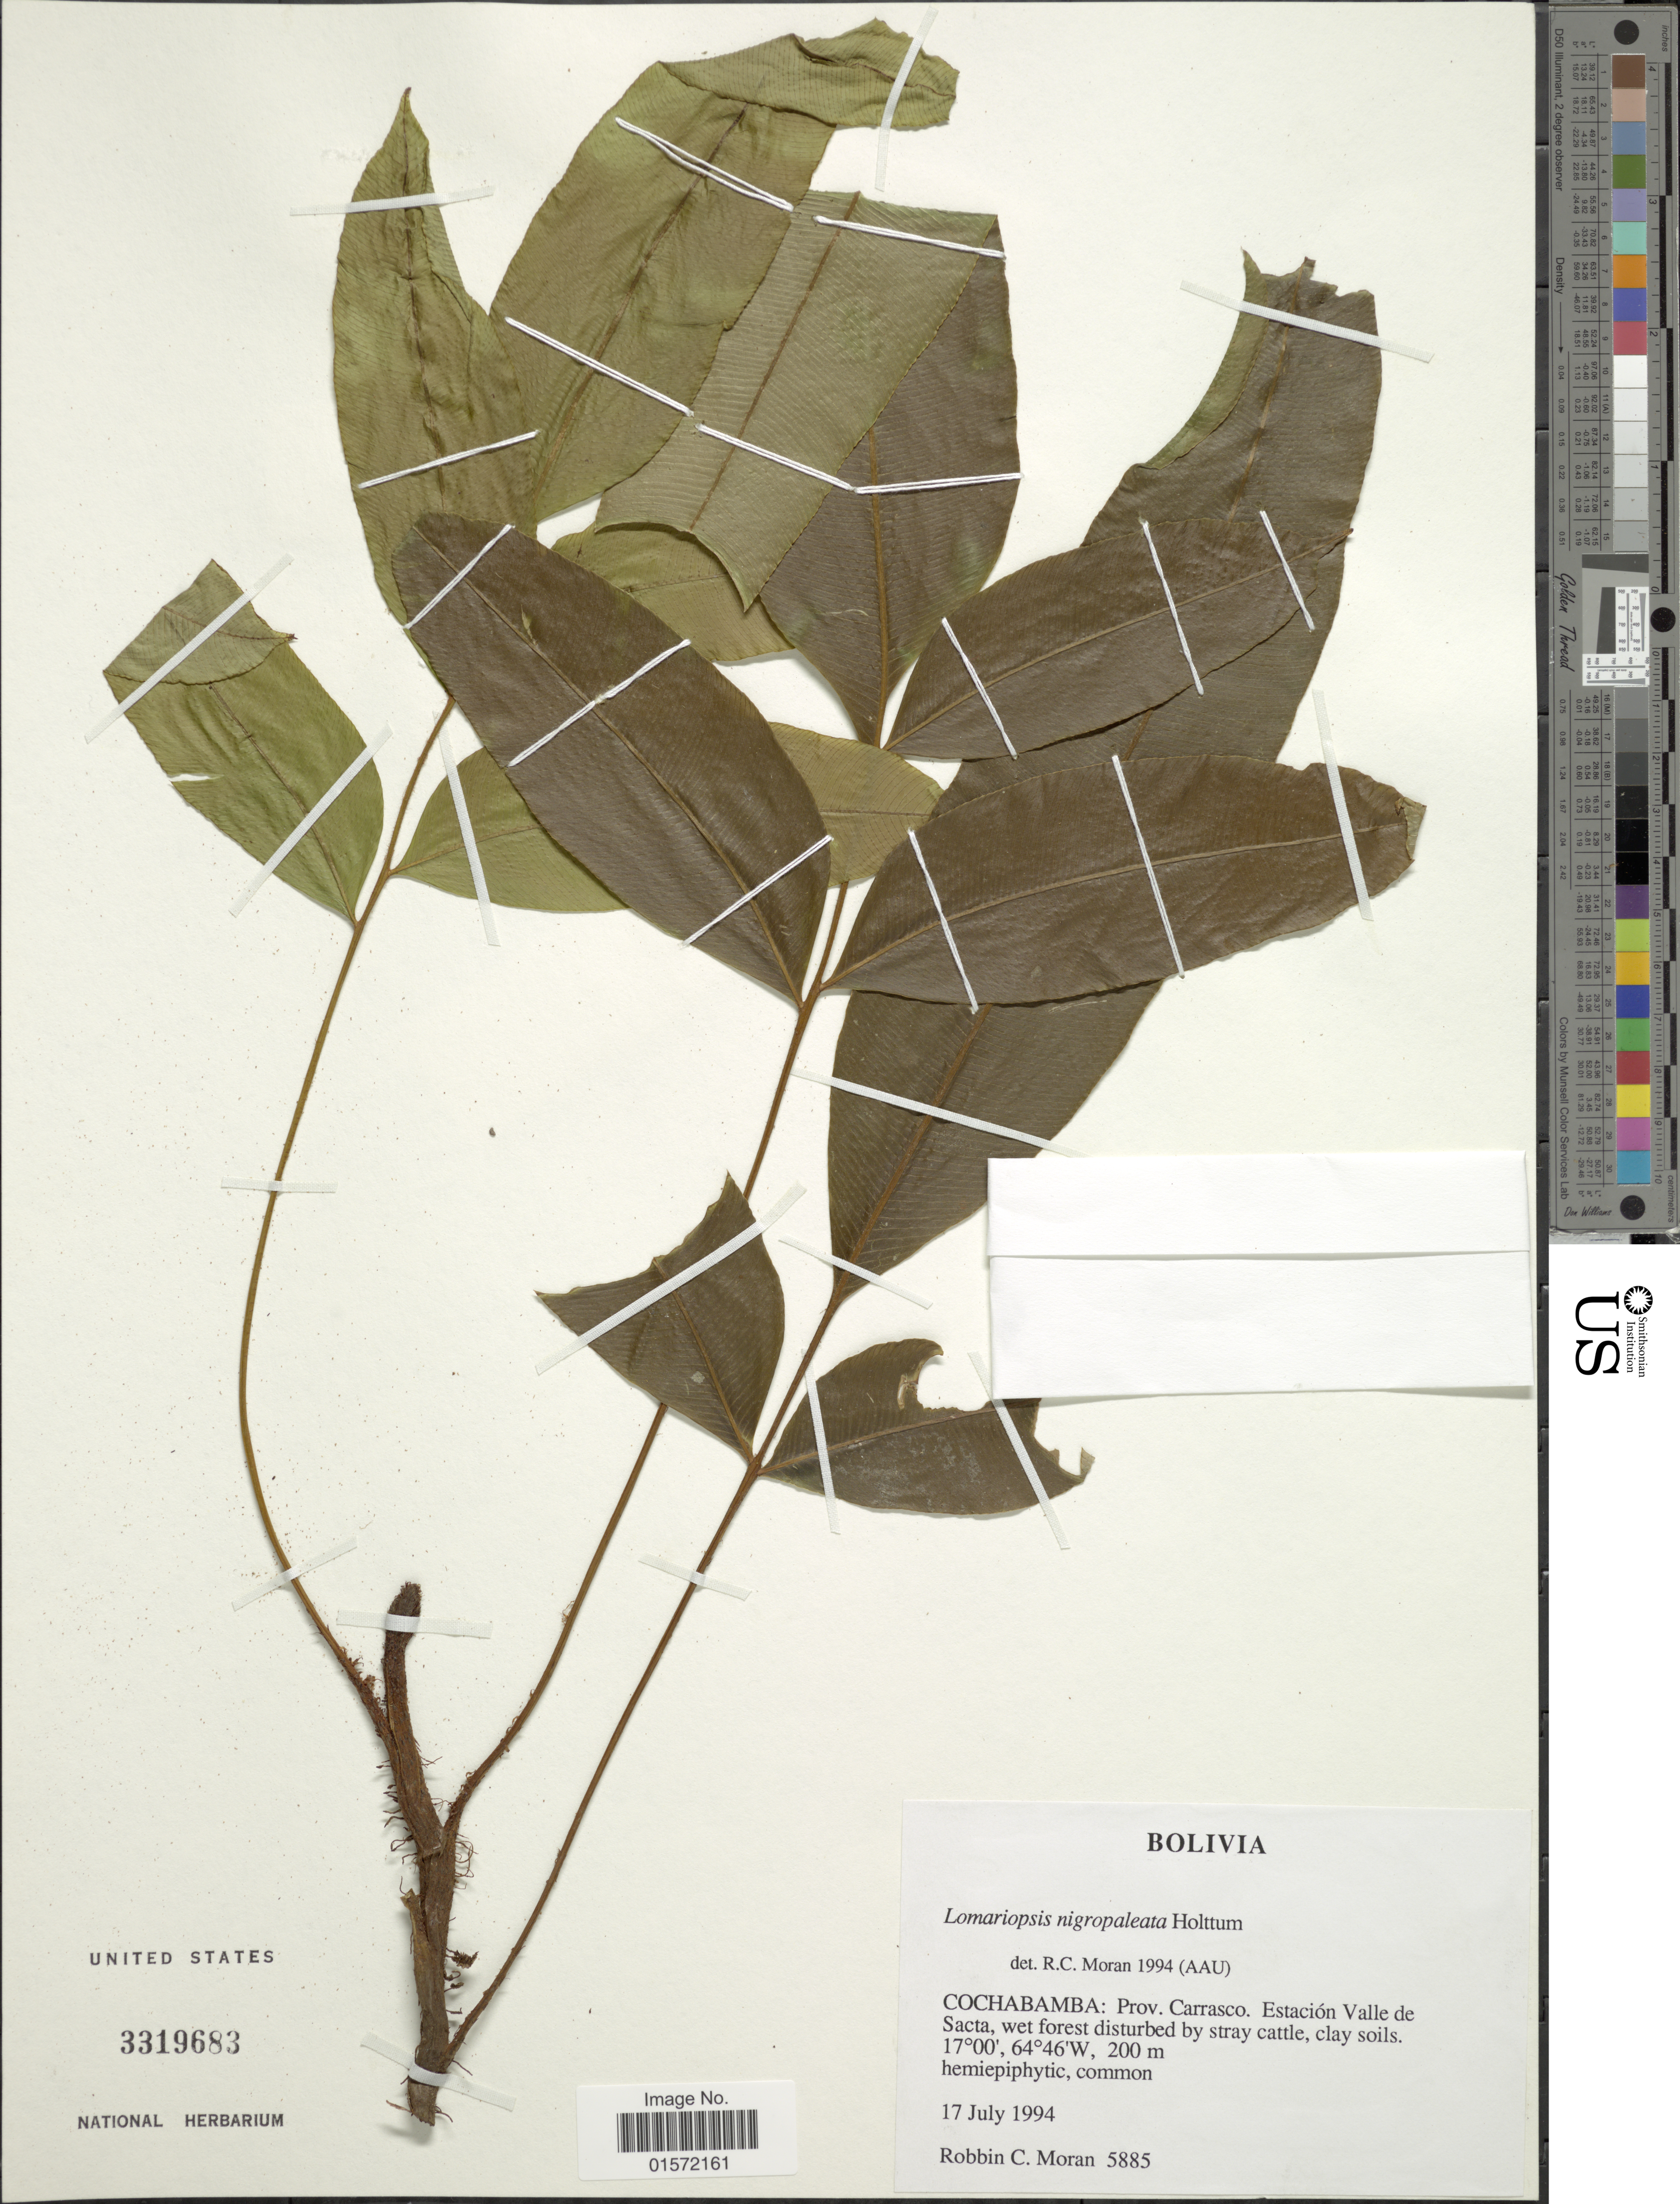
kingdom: Plantae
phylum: Tracheophyta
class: Polypodiopsida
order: Polypodiales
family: Lomariopsidaceae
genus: Lomariopsis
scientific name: Lomariopsis nigropaleata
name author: Holttum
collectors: R. C. Moran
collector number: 5885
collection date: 1994-07-17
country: Bolivia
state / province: Cochabamba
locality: Prov. Carrasco. Estación Valle de Sacta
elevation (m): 200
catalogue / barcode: US 3319683